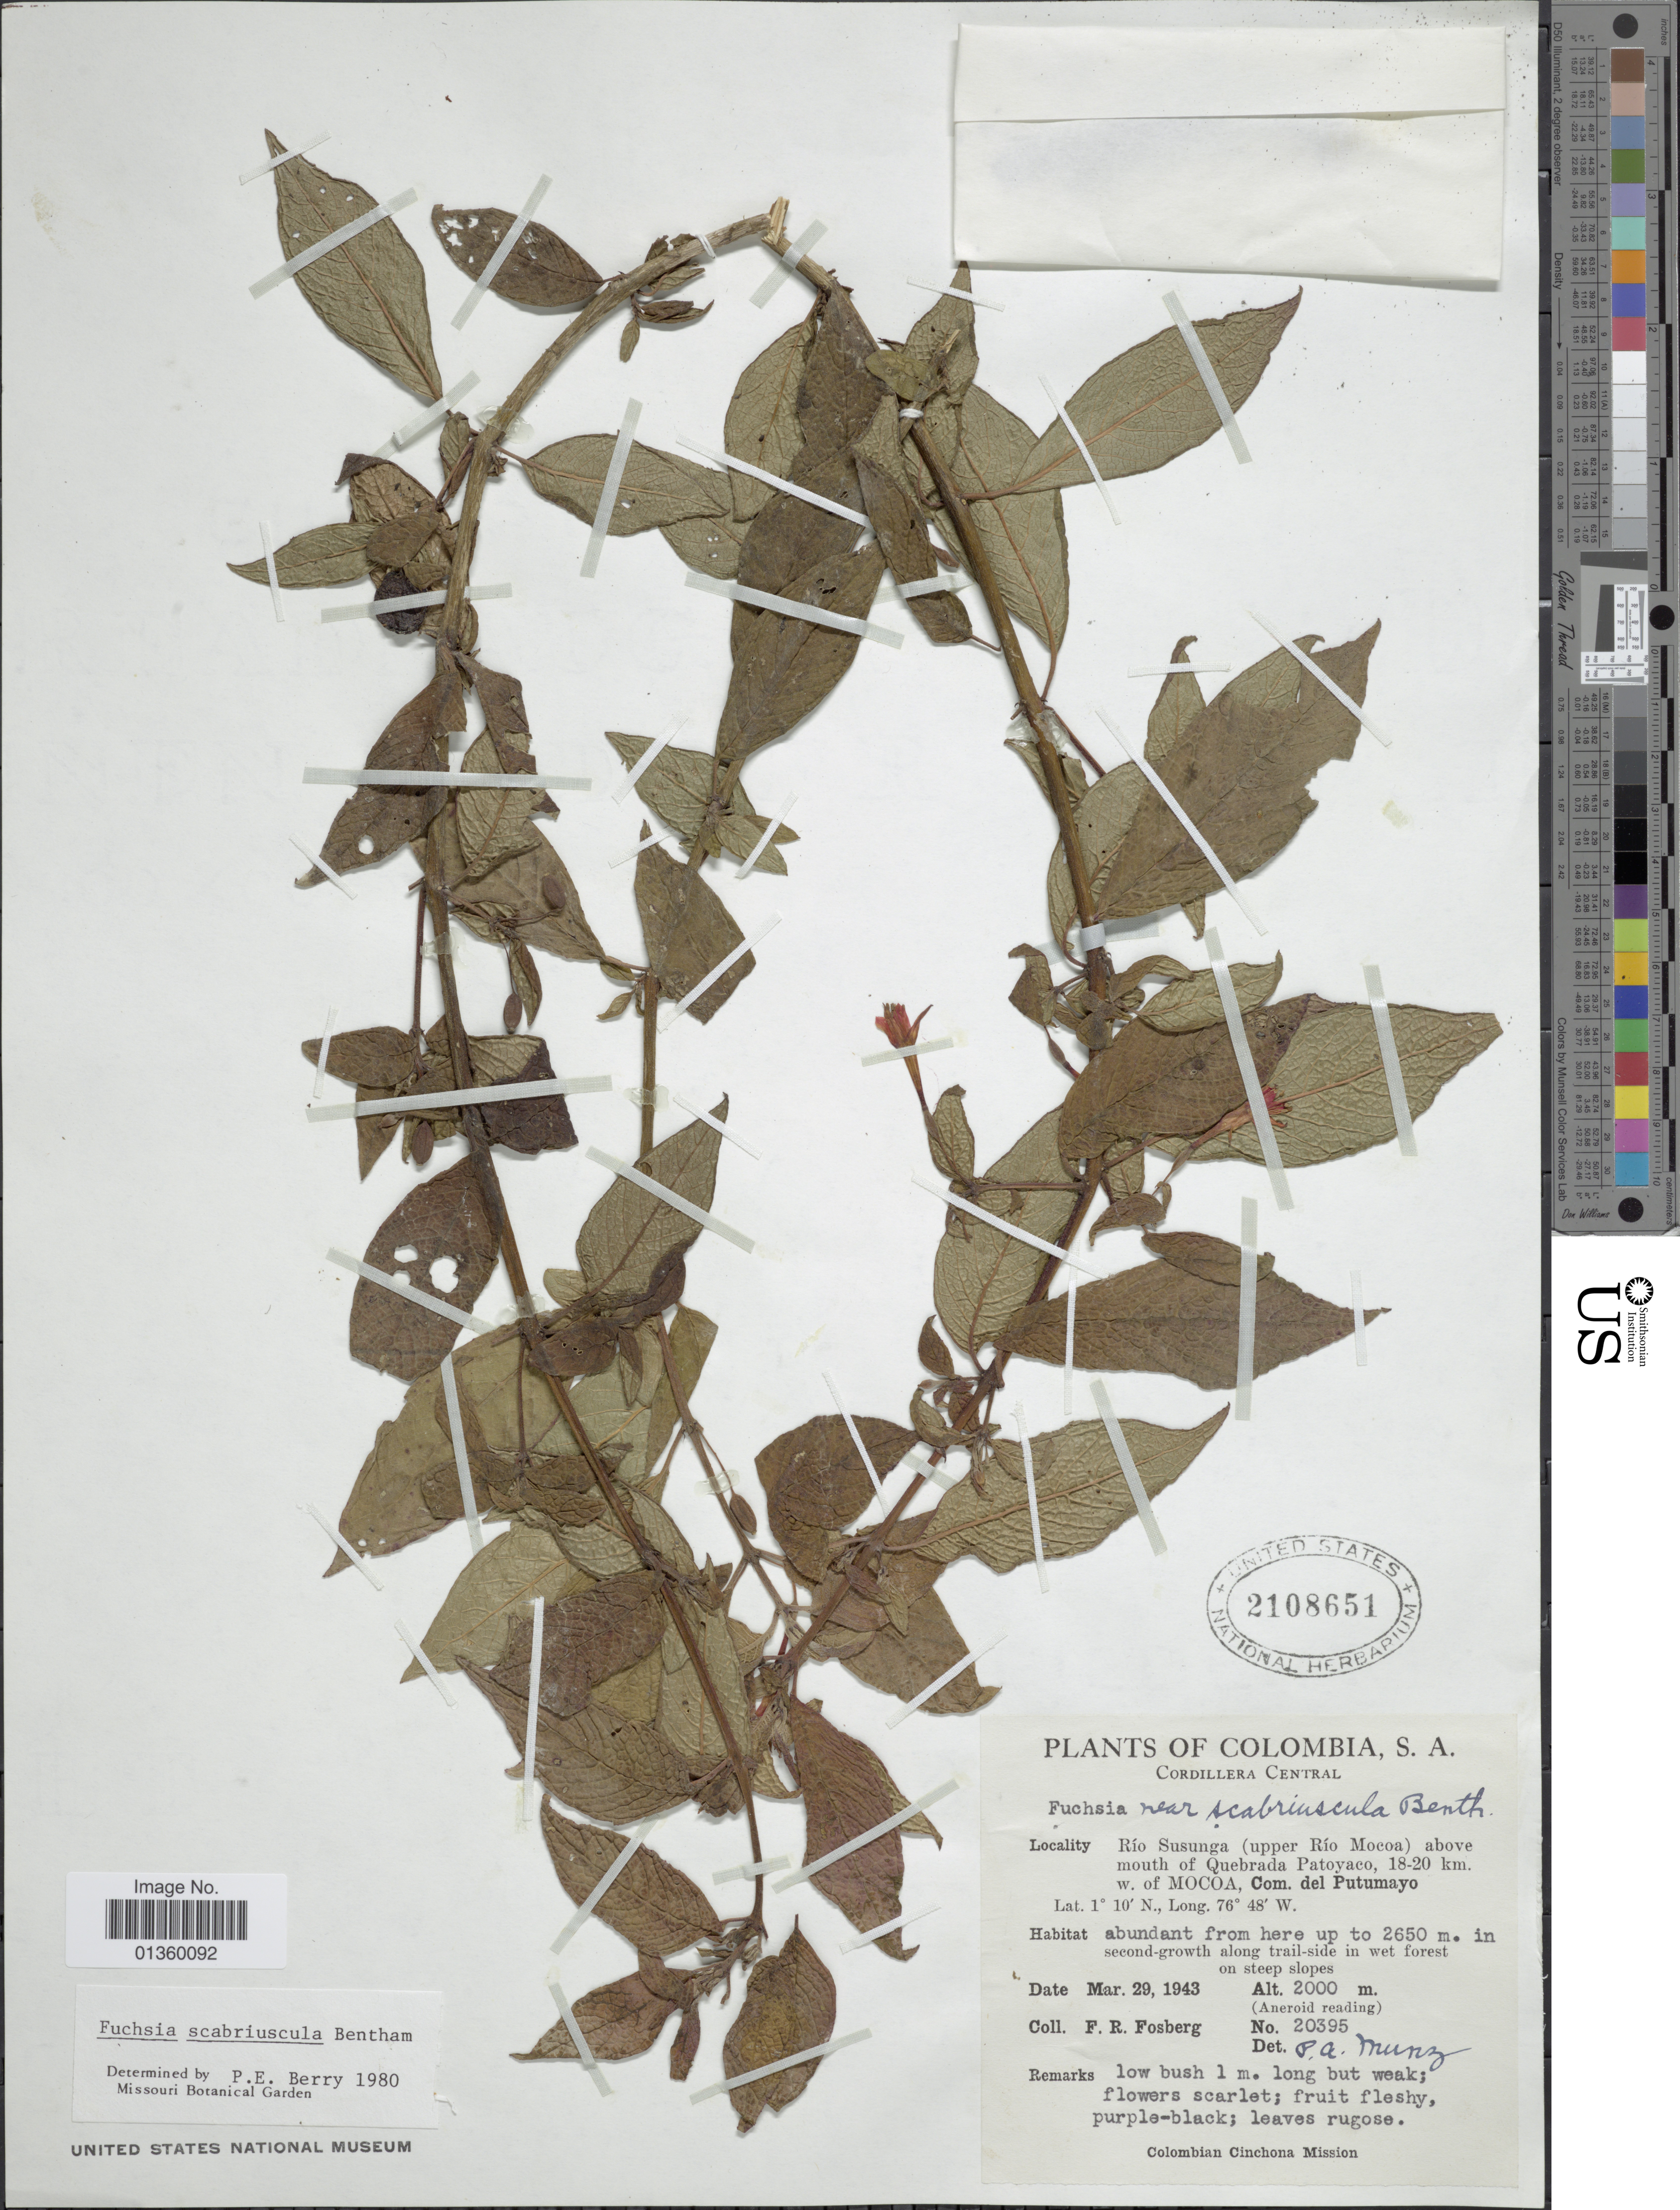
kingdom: Plantae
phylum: Tracheophyta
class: Magnoliopsida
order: Myrtales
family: Onagraceae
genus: Fuchsia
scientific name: Fuchsia scabriuscula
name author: Benth.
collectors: F. R. Fosberg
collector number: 20395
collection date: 1943-03-29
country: Colombia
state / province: Putumayo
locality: Río Susunga (upper Río Mocoa) above mouth of Quebrada Patoyaco, 18-20 km. w. of Mocoa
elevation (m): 2000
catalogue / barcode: US 2108651